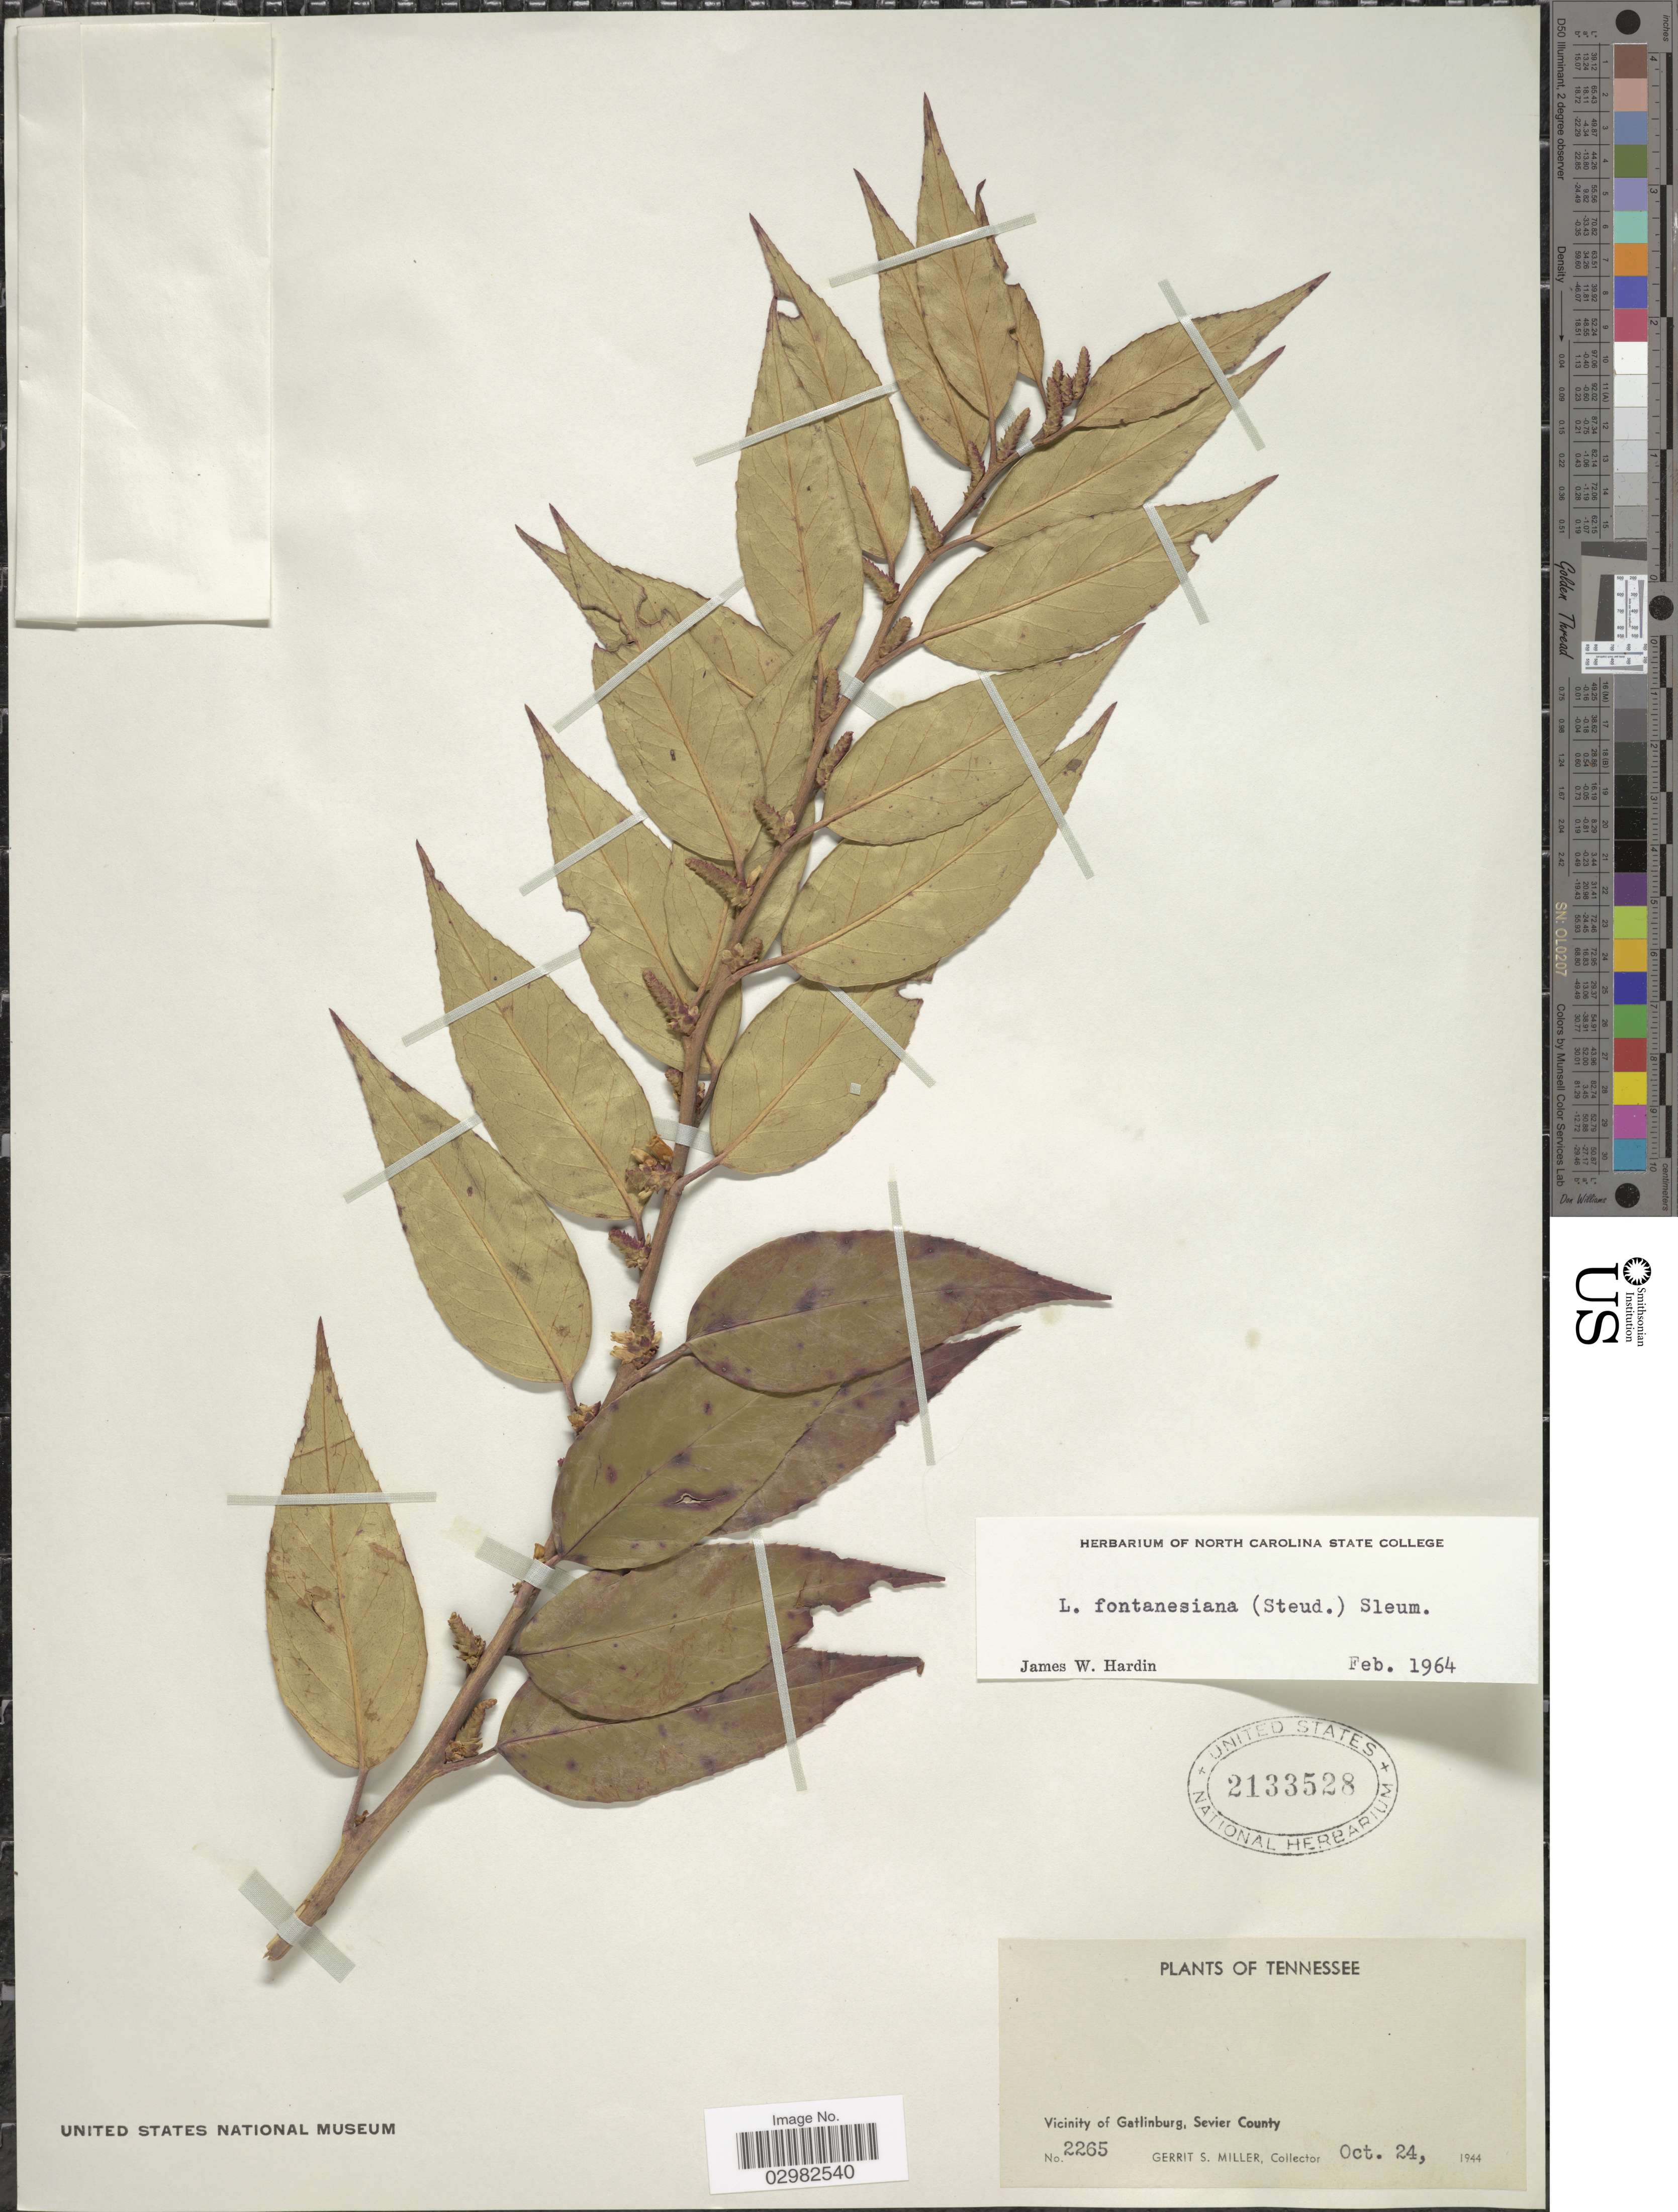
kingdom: Plantae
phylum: Tracheophyta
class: Magnoliopsida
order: Ericales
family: Ericaceae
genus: Leucothoe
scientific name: Leucothoë fontanesiana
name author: (Steud.) Sleumer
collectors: G. S. Miller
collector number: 2265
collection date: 1944-10-24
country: United States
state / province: Tennessee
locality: Vicinity of Gatlinburg, Sevier County.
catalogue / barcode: US 2133528